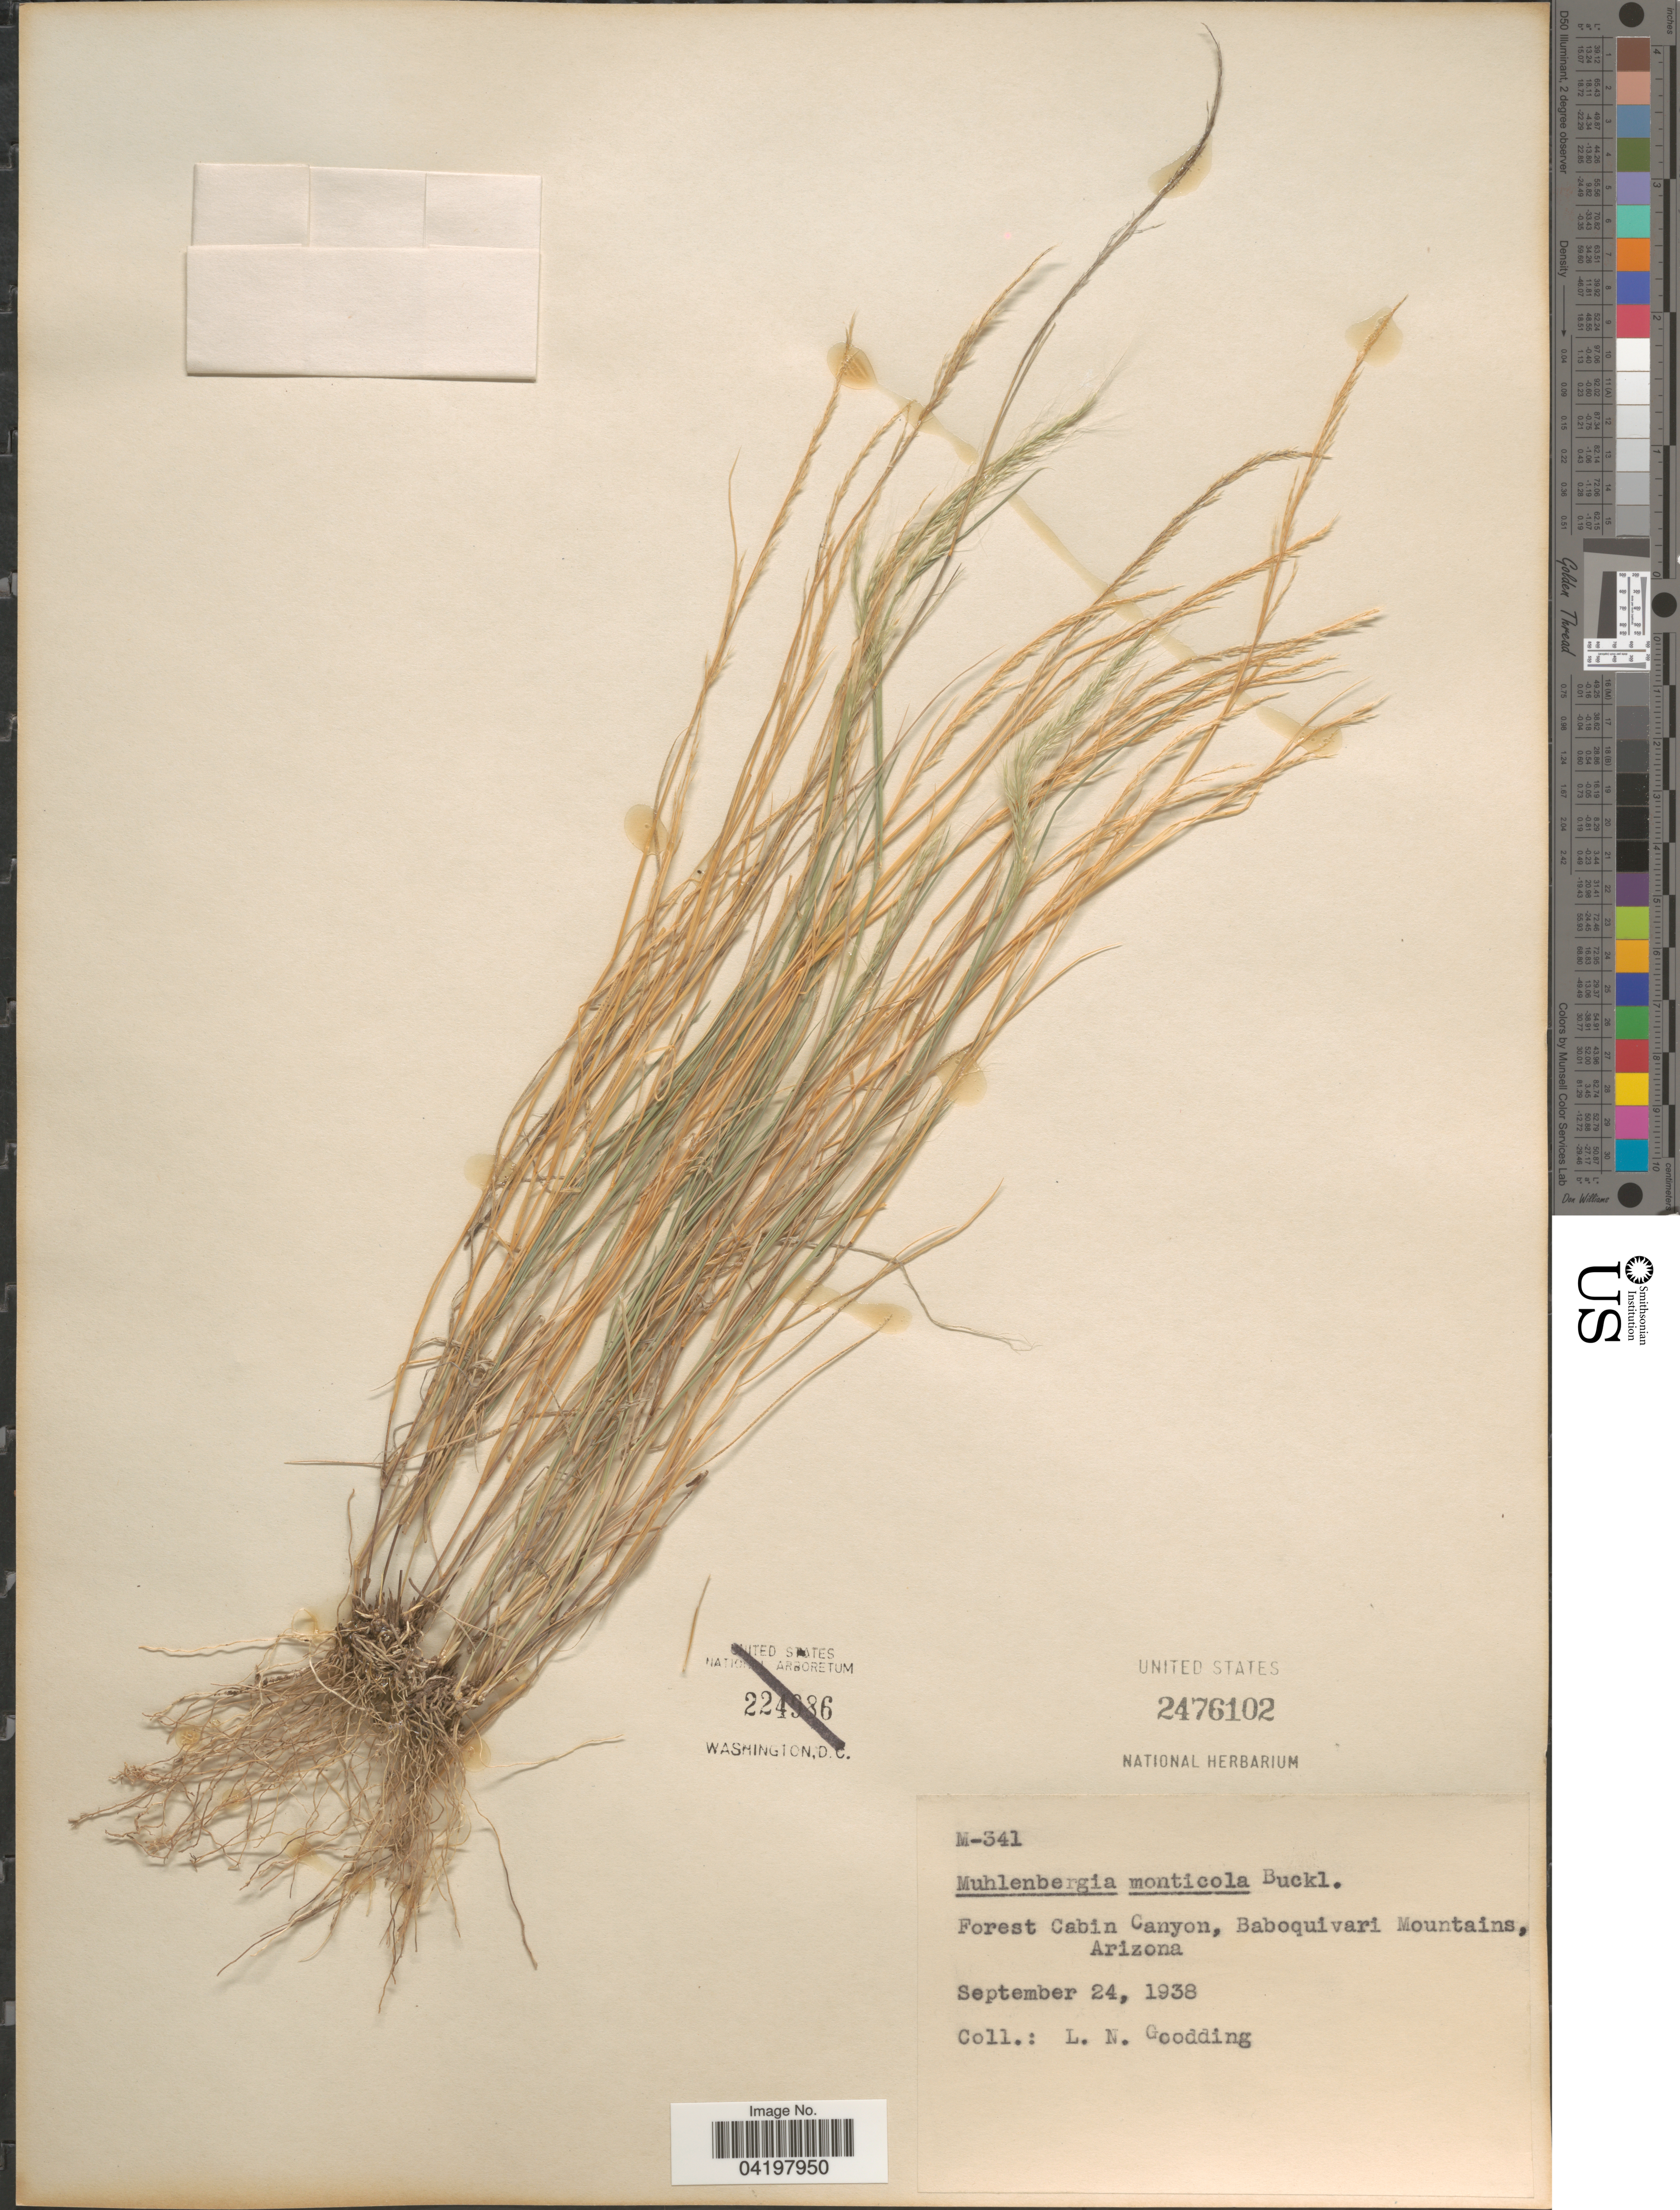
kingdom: Plantae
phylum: Tracheophyta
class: Liliopsida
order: Poales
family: Poaceae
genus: Muhlenbergia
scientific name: Muhlenbergia tenuifolia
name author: (Kunth) Kunth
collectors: L. N. Goodding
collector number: M-341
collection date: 1938-09-24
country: United States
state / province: Arizona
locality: Forest Cabin Canyon, Baboquivari Mountains.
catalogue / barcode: US 2476102